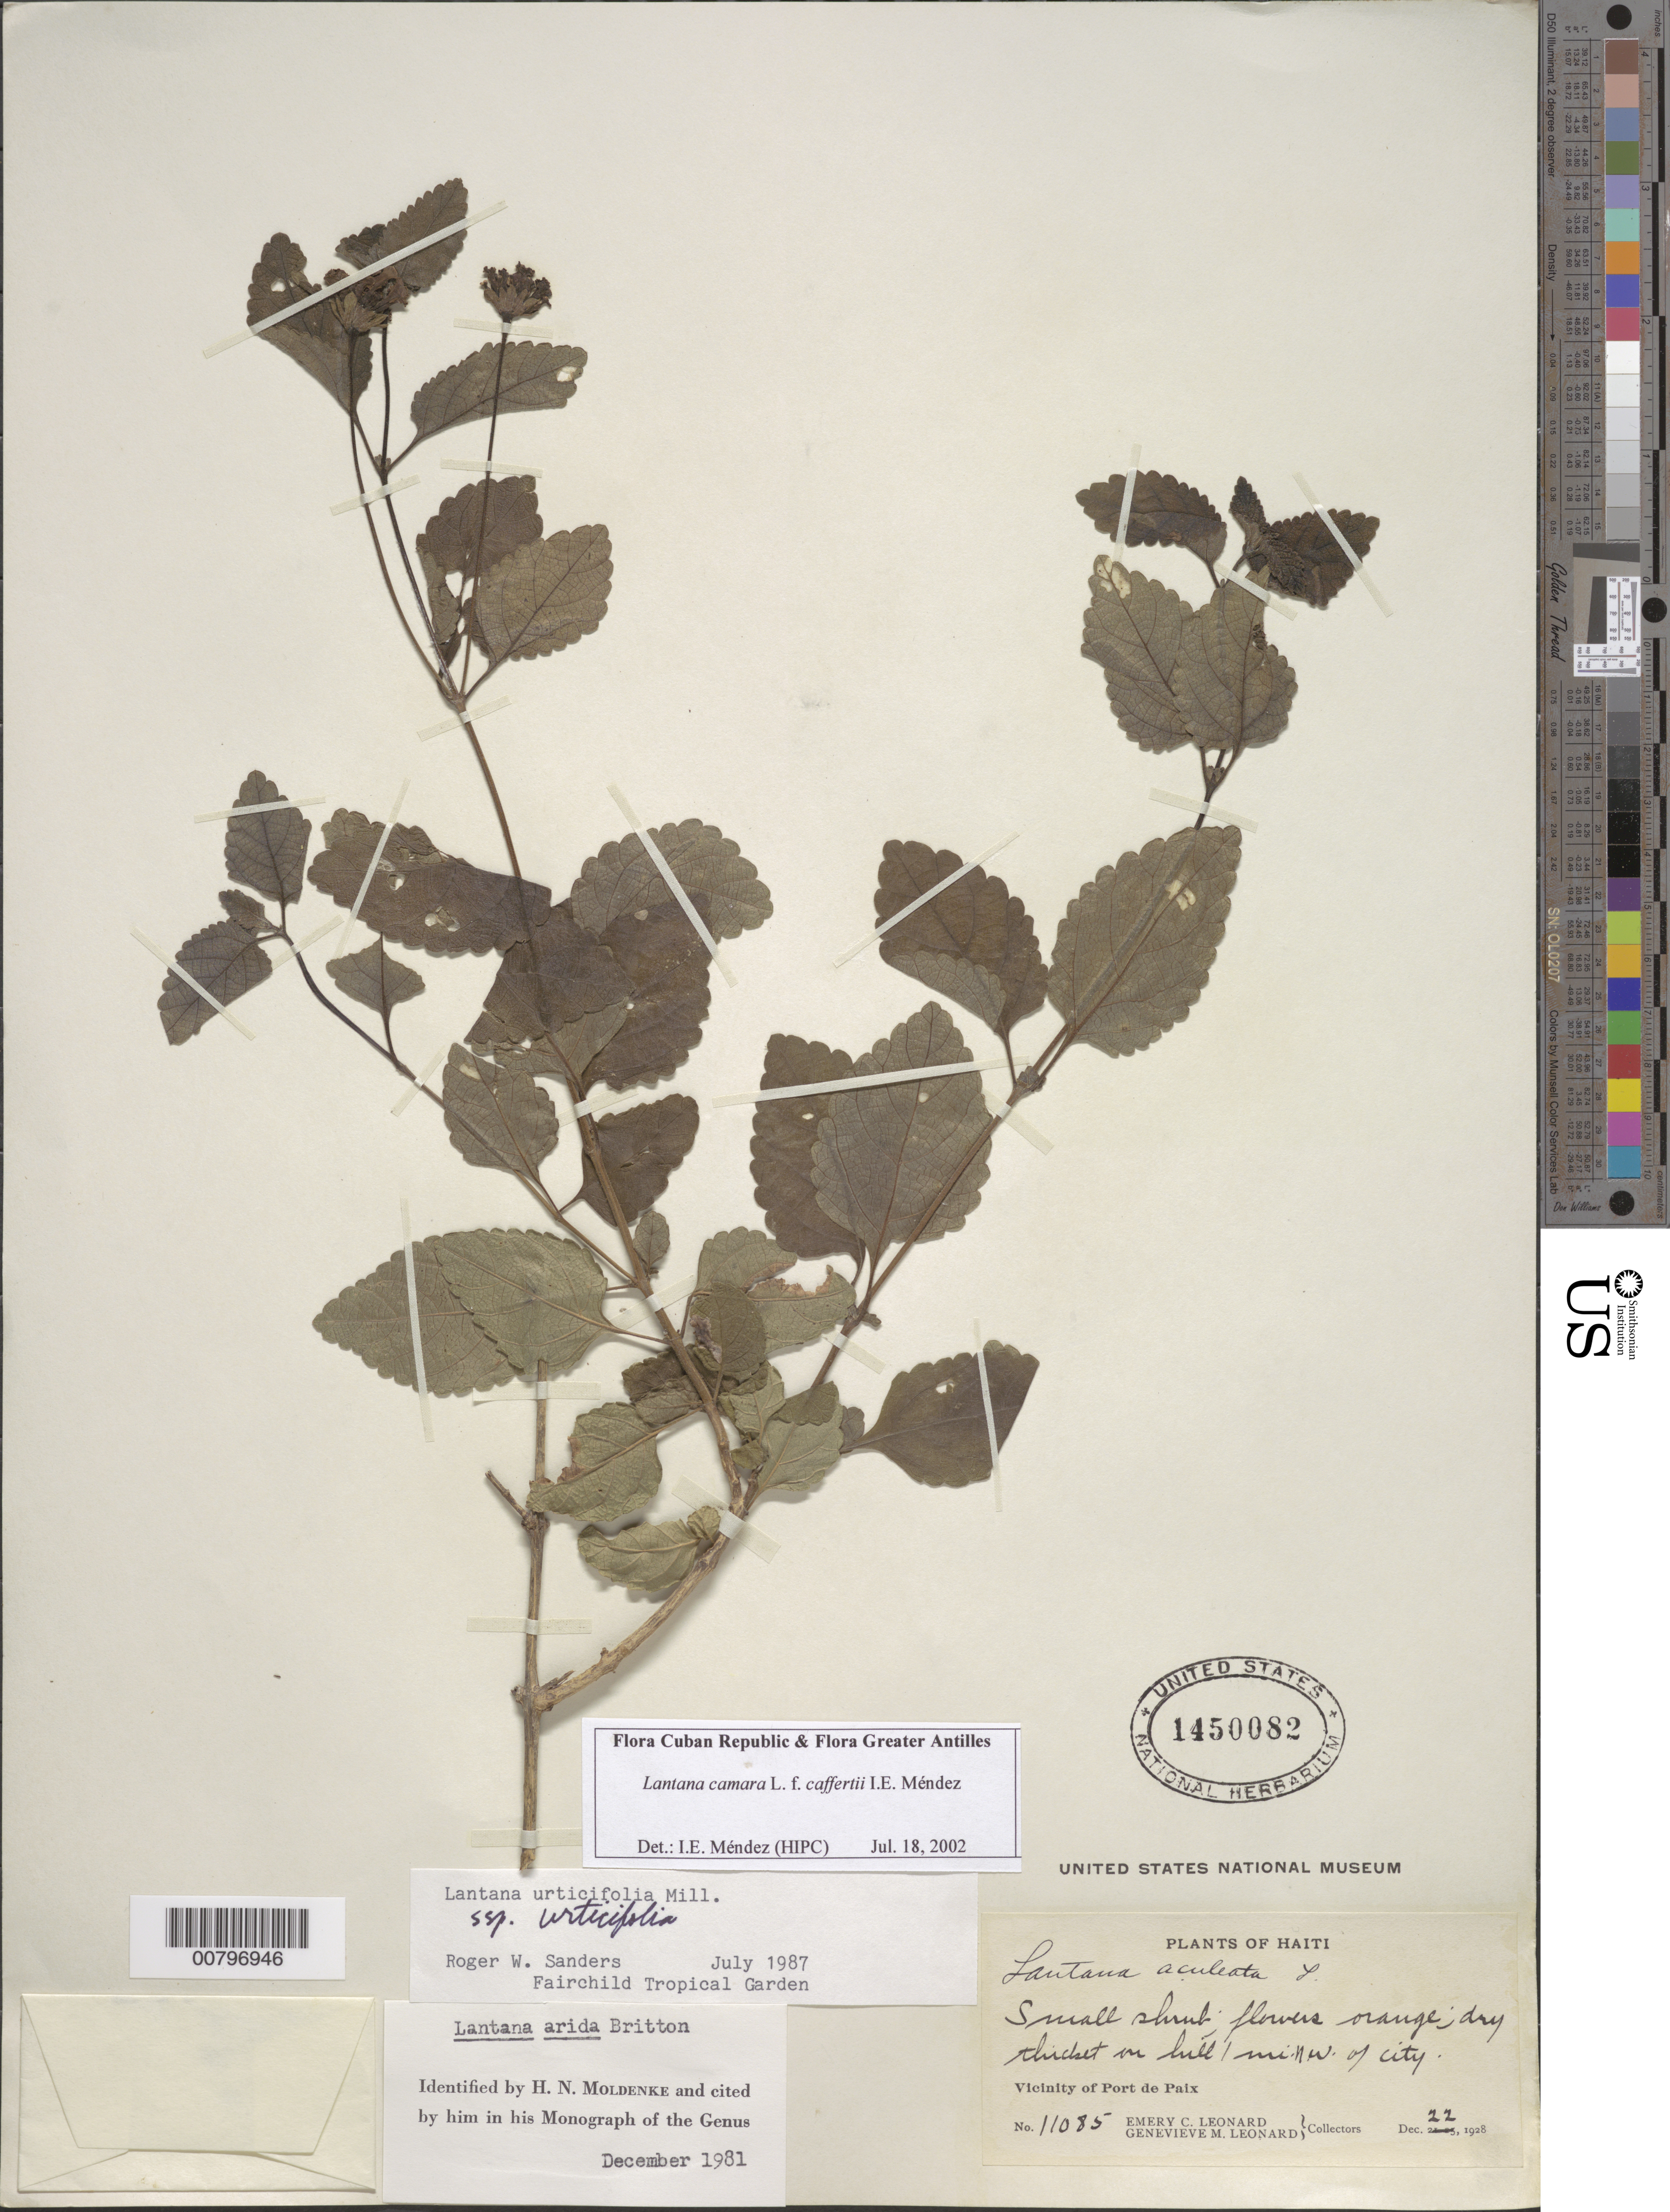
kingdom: Plantae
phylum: Tracheophyta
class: Magnoliopsida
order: Lamiales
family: Verbenaceae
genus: Lantana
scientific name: Lantana camara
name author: L.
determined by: Méndez, Isidro E., (HIPC)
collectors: E. C. Leonard & G. M. Leonard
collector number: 11085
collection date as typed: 22 Dec 1928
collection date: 1928-12-22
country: Haiti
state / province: Nord-Ouest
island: Hispaniola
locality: Vicinity of Port de Paix. 1 mile W of city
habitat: Dry thicket on hill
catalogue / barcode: US 1450082